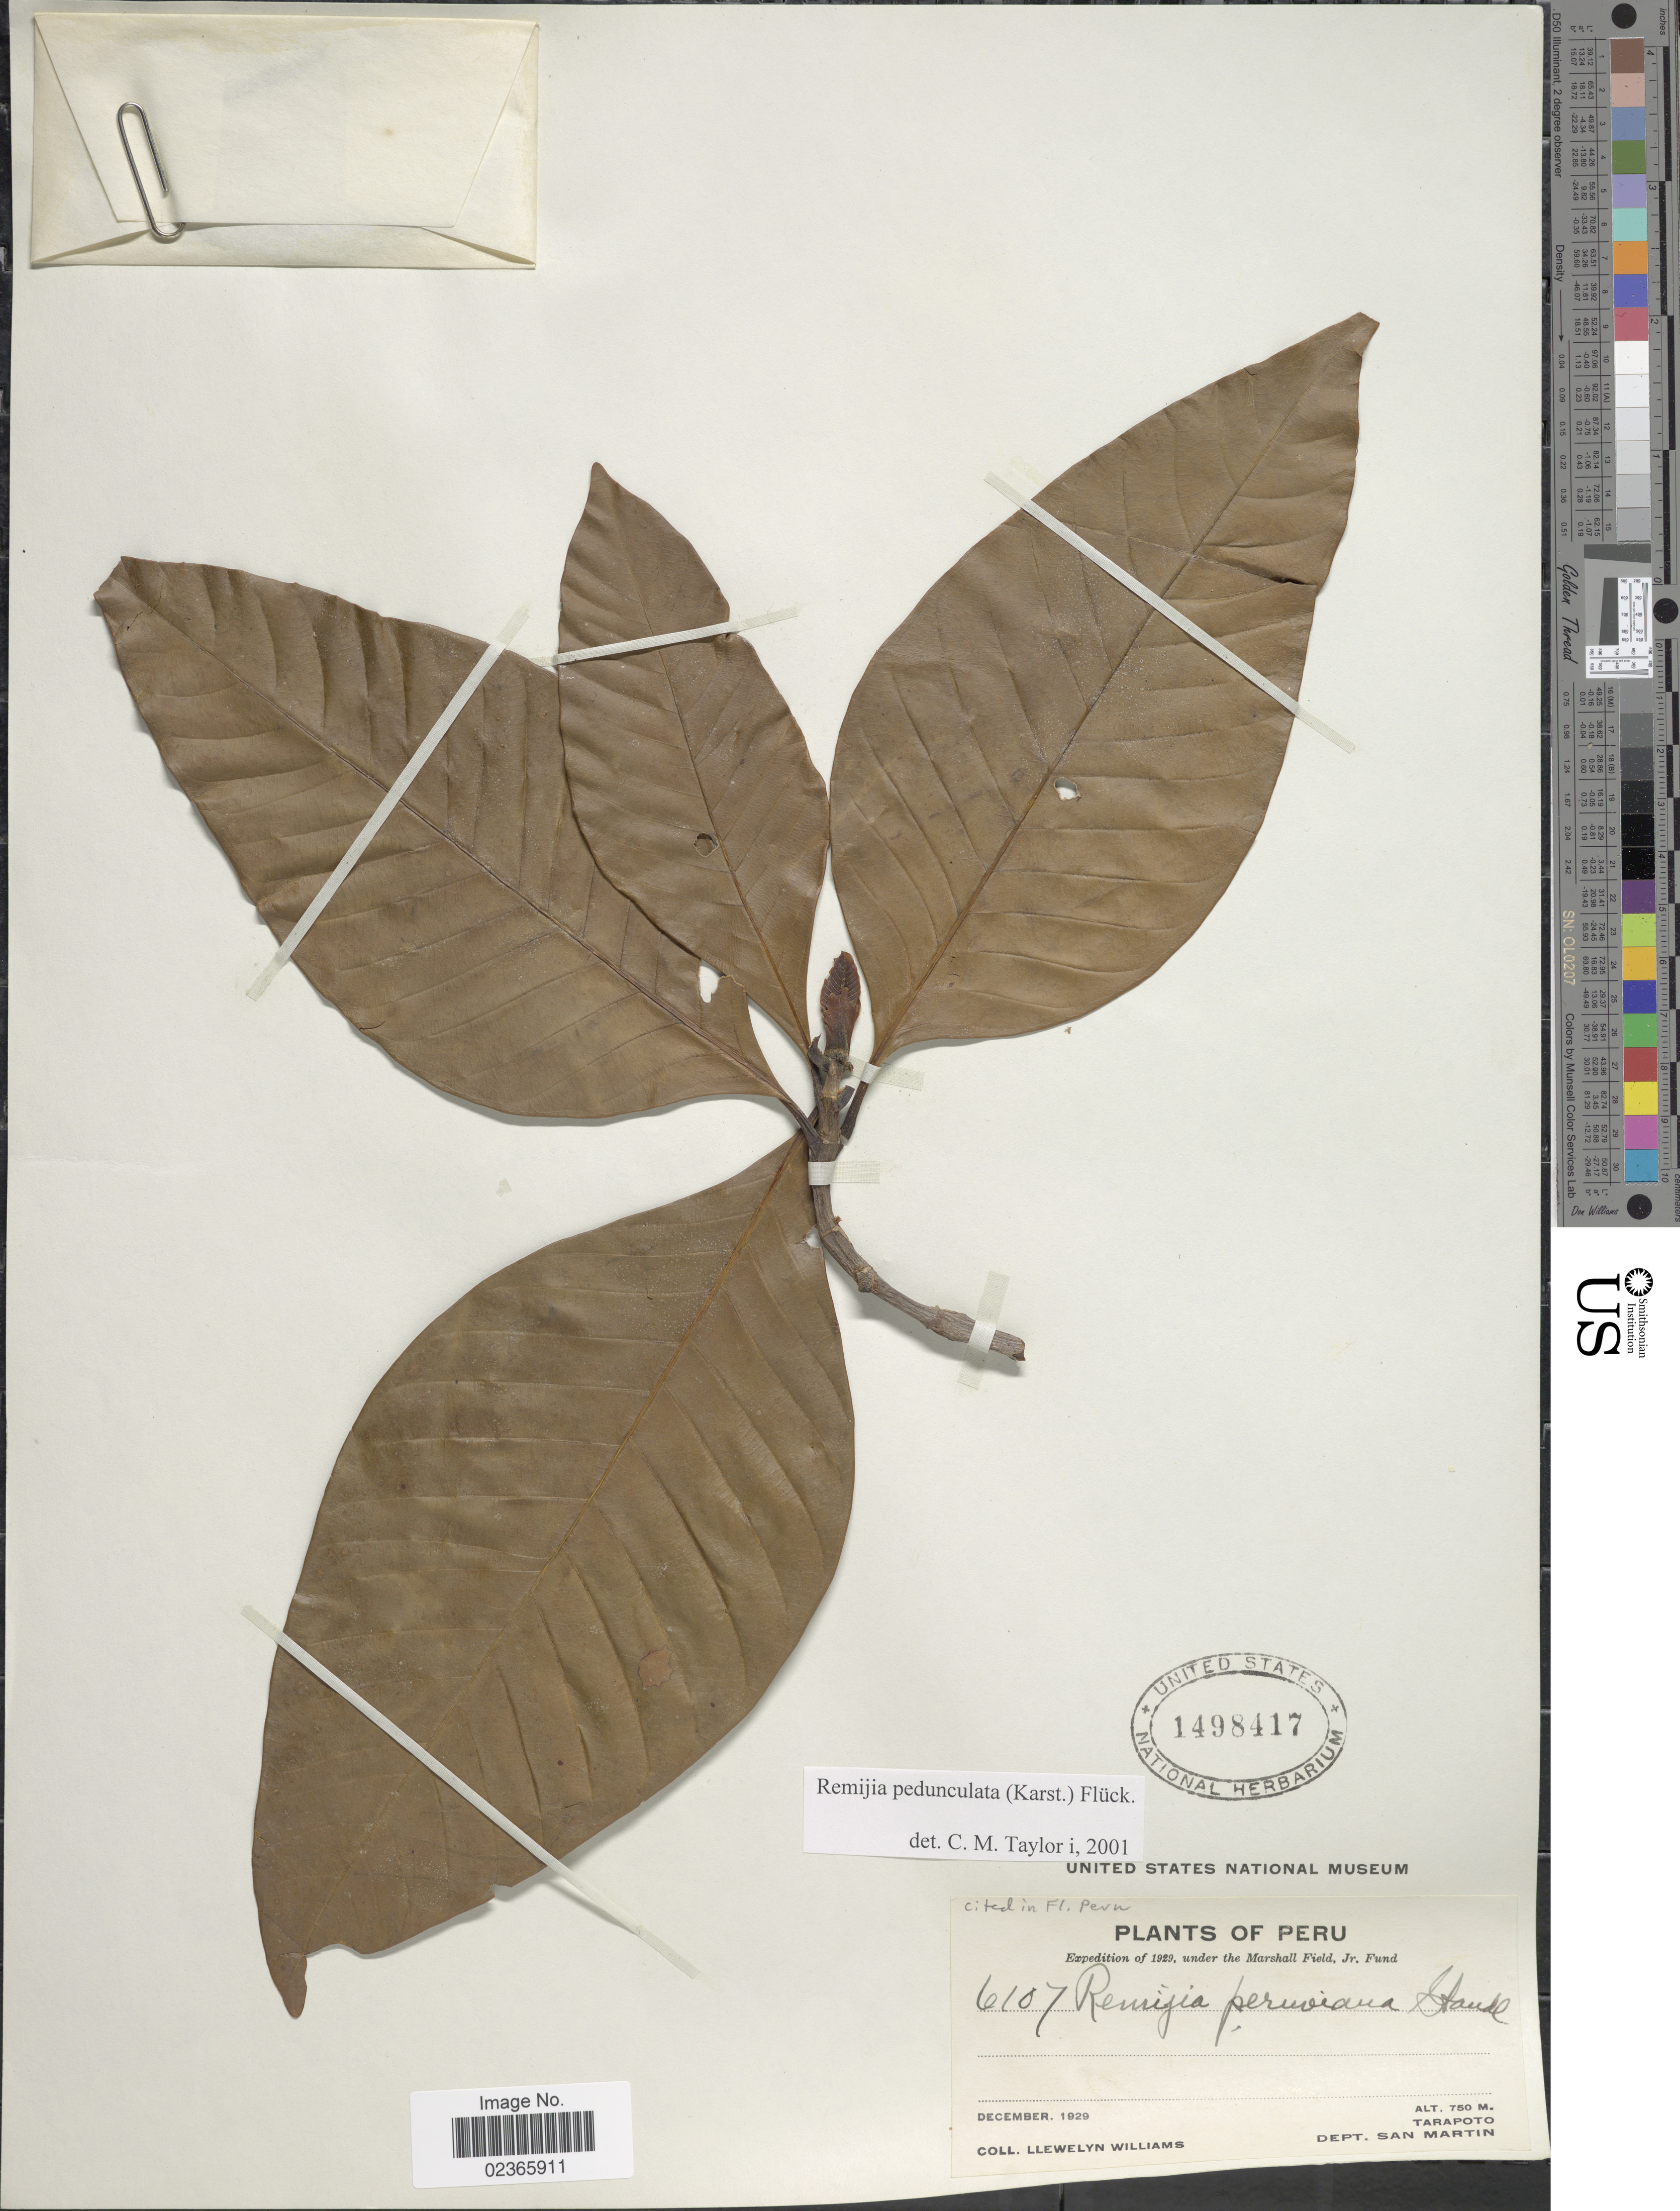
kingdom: Plantae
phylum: Tracheophyta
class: Magnoliopsida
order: Gentianales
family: Rubiaceae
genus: Remijia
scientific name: Remijia pedunculata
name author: (H. Karst.) Fluck.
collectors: Ll. Williams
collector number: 6107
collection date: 1929-12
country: Peru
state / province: San Martín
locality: Tarapoto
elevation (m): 750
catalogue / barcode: US 1498417